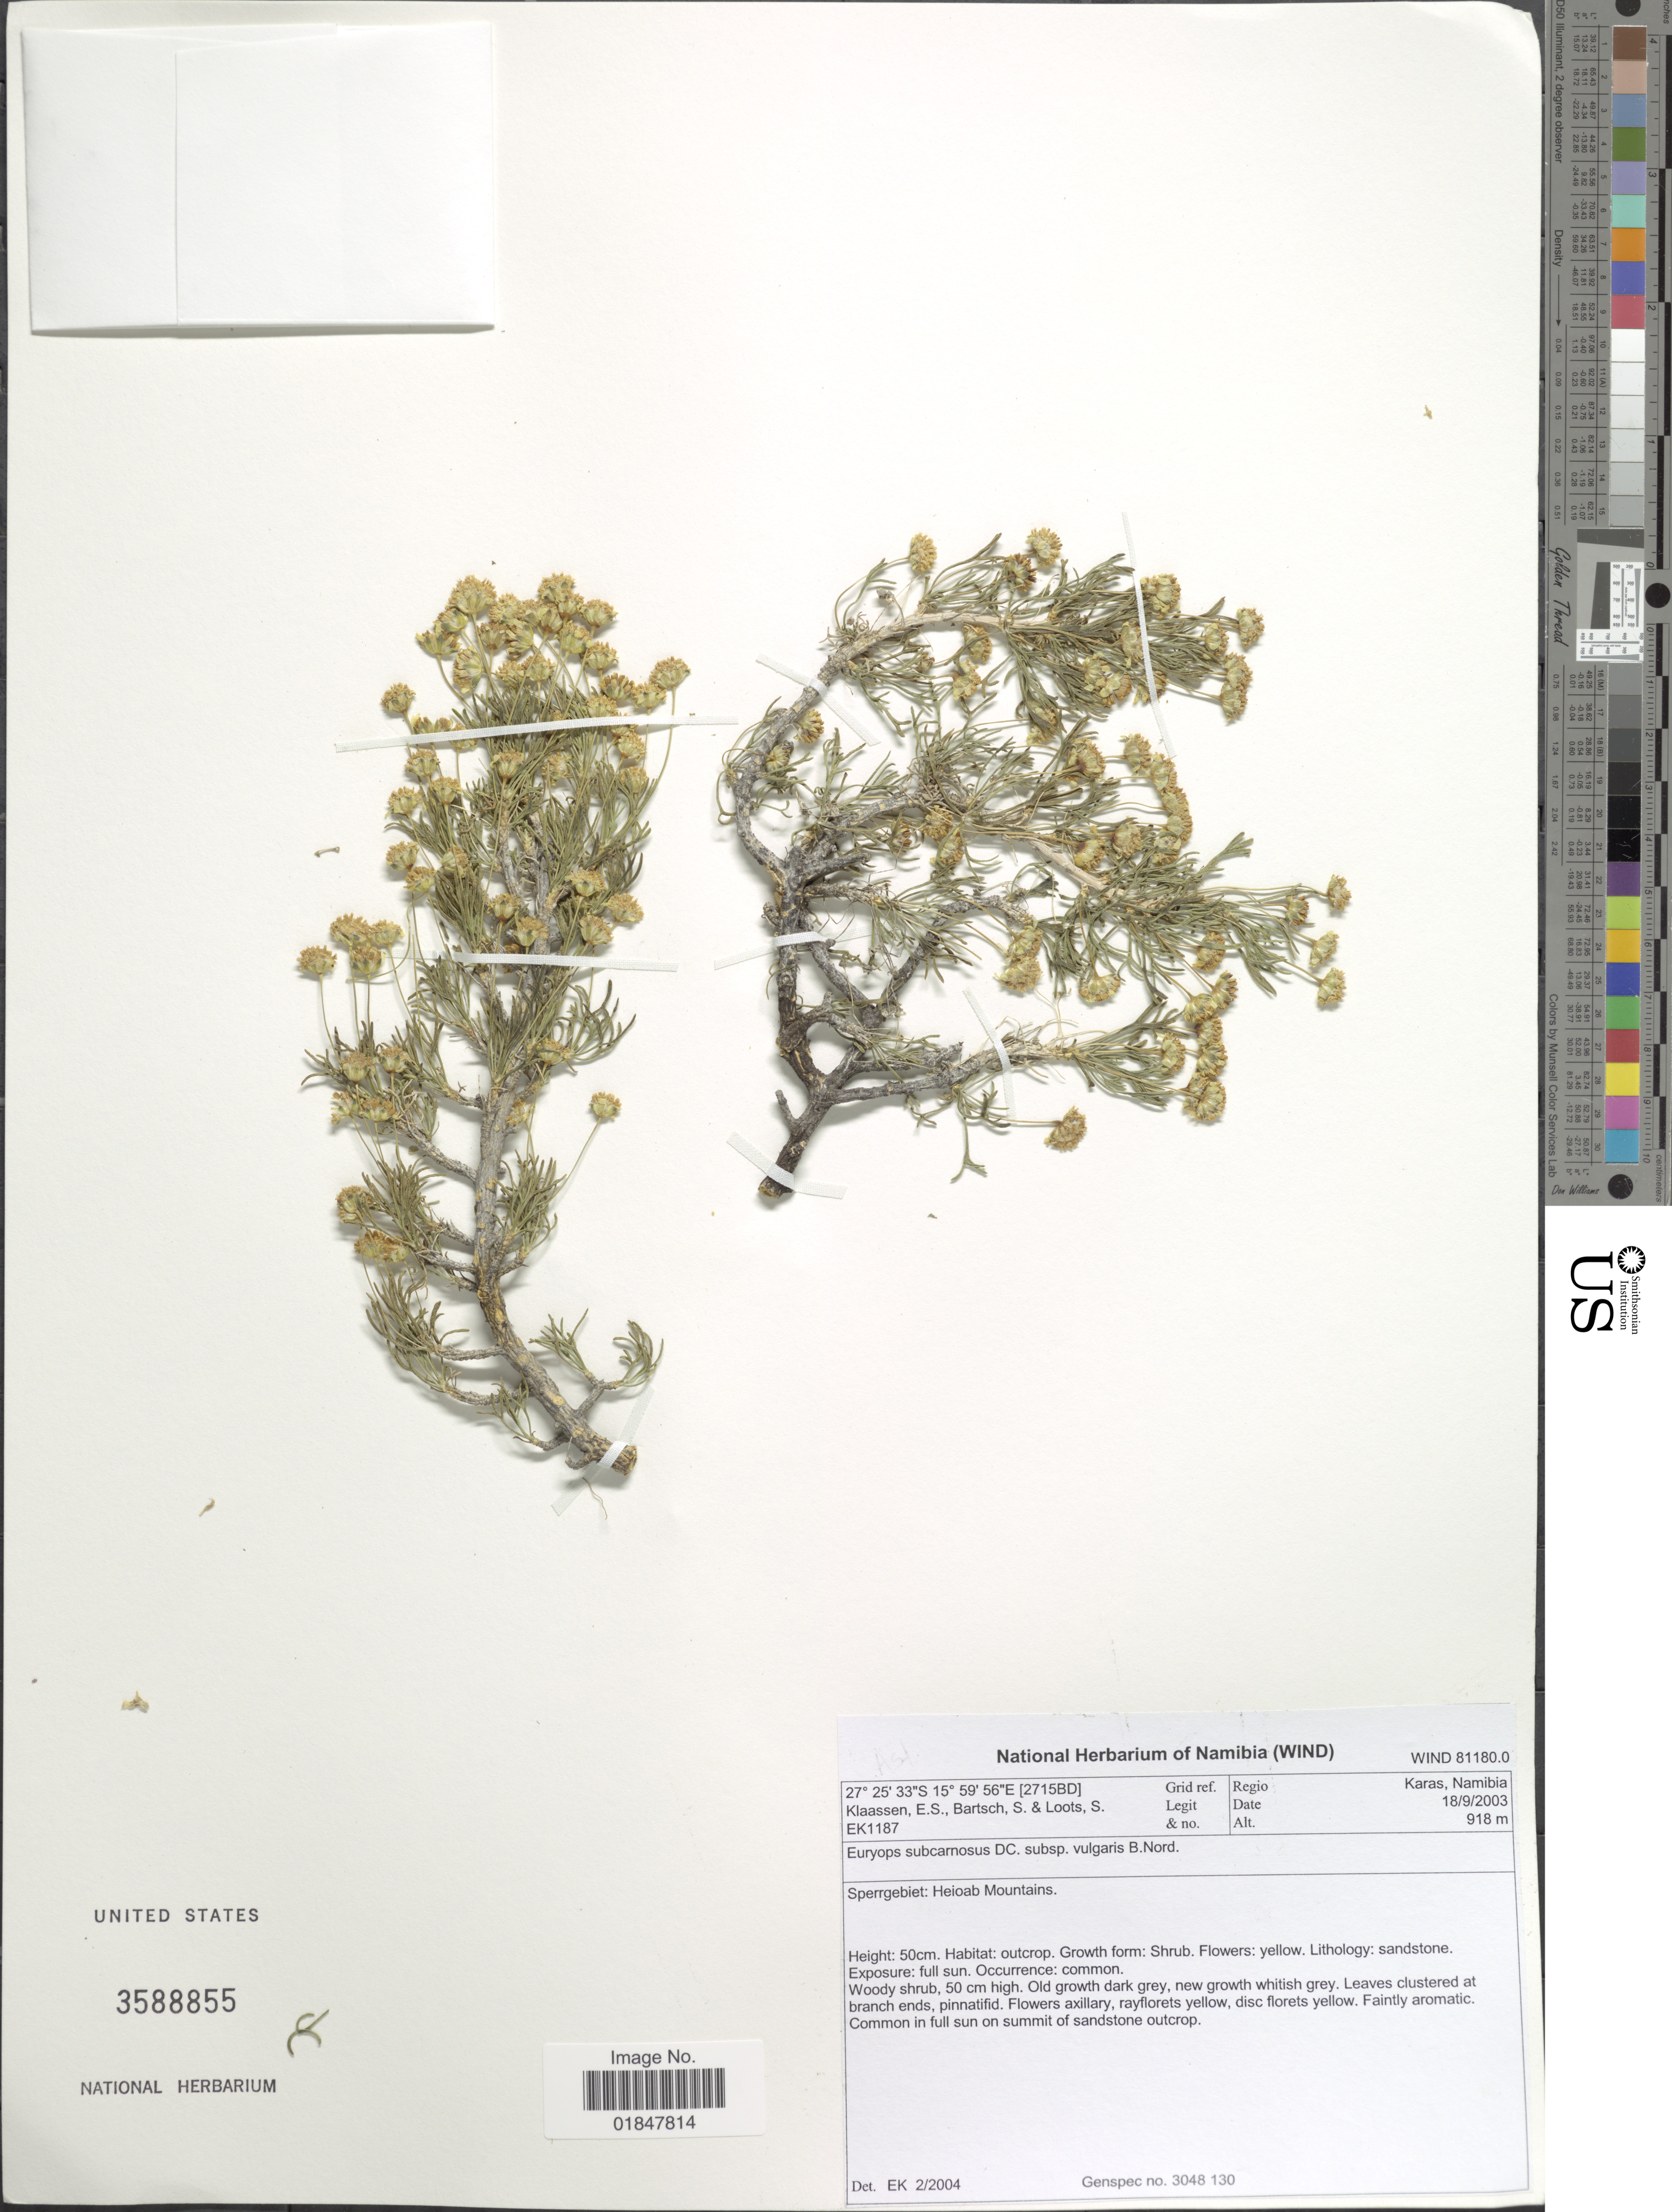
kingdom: Plantae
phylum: Tracheophyta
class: Magnoliopsida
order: Asterales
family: Asteraceae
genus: Euryops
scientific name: Euryops subcarnosus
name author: DC.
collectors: E. S. Klaassen, S. Bartsch & S. Loots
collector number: EK1187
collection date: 2003-09-18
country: Namibia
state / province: Karas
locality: Sperrgebiet: Heioab Mountains (2715BD)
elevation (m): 918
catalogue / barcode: US 3588855